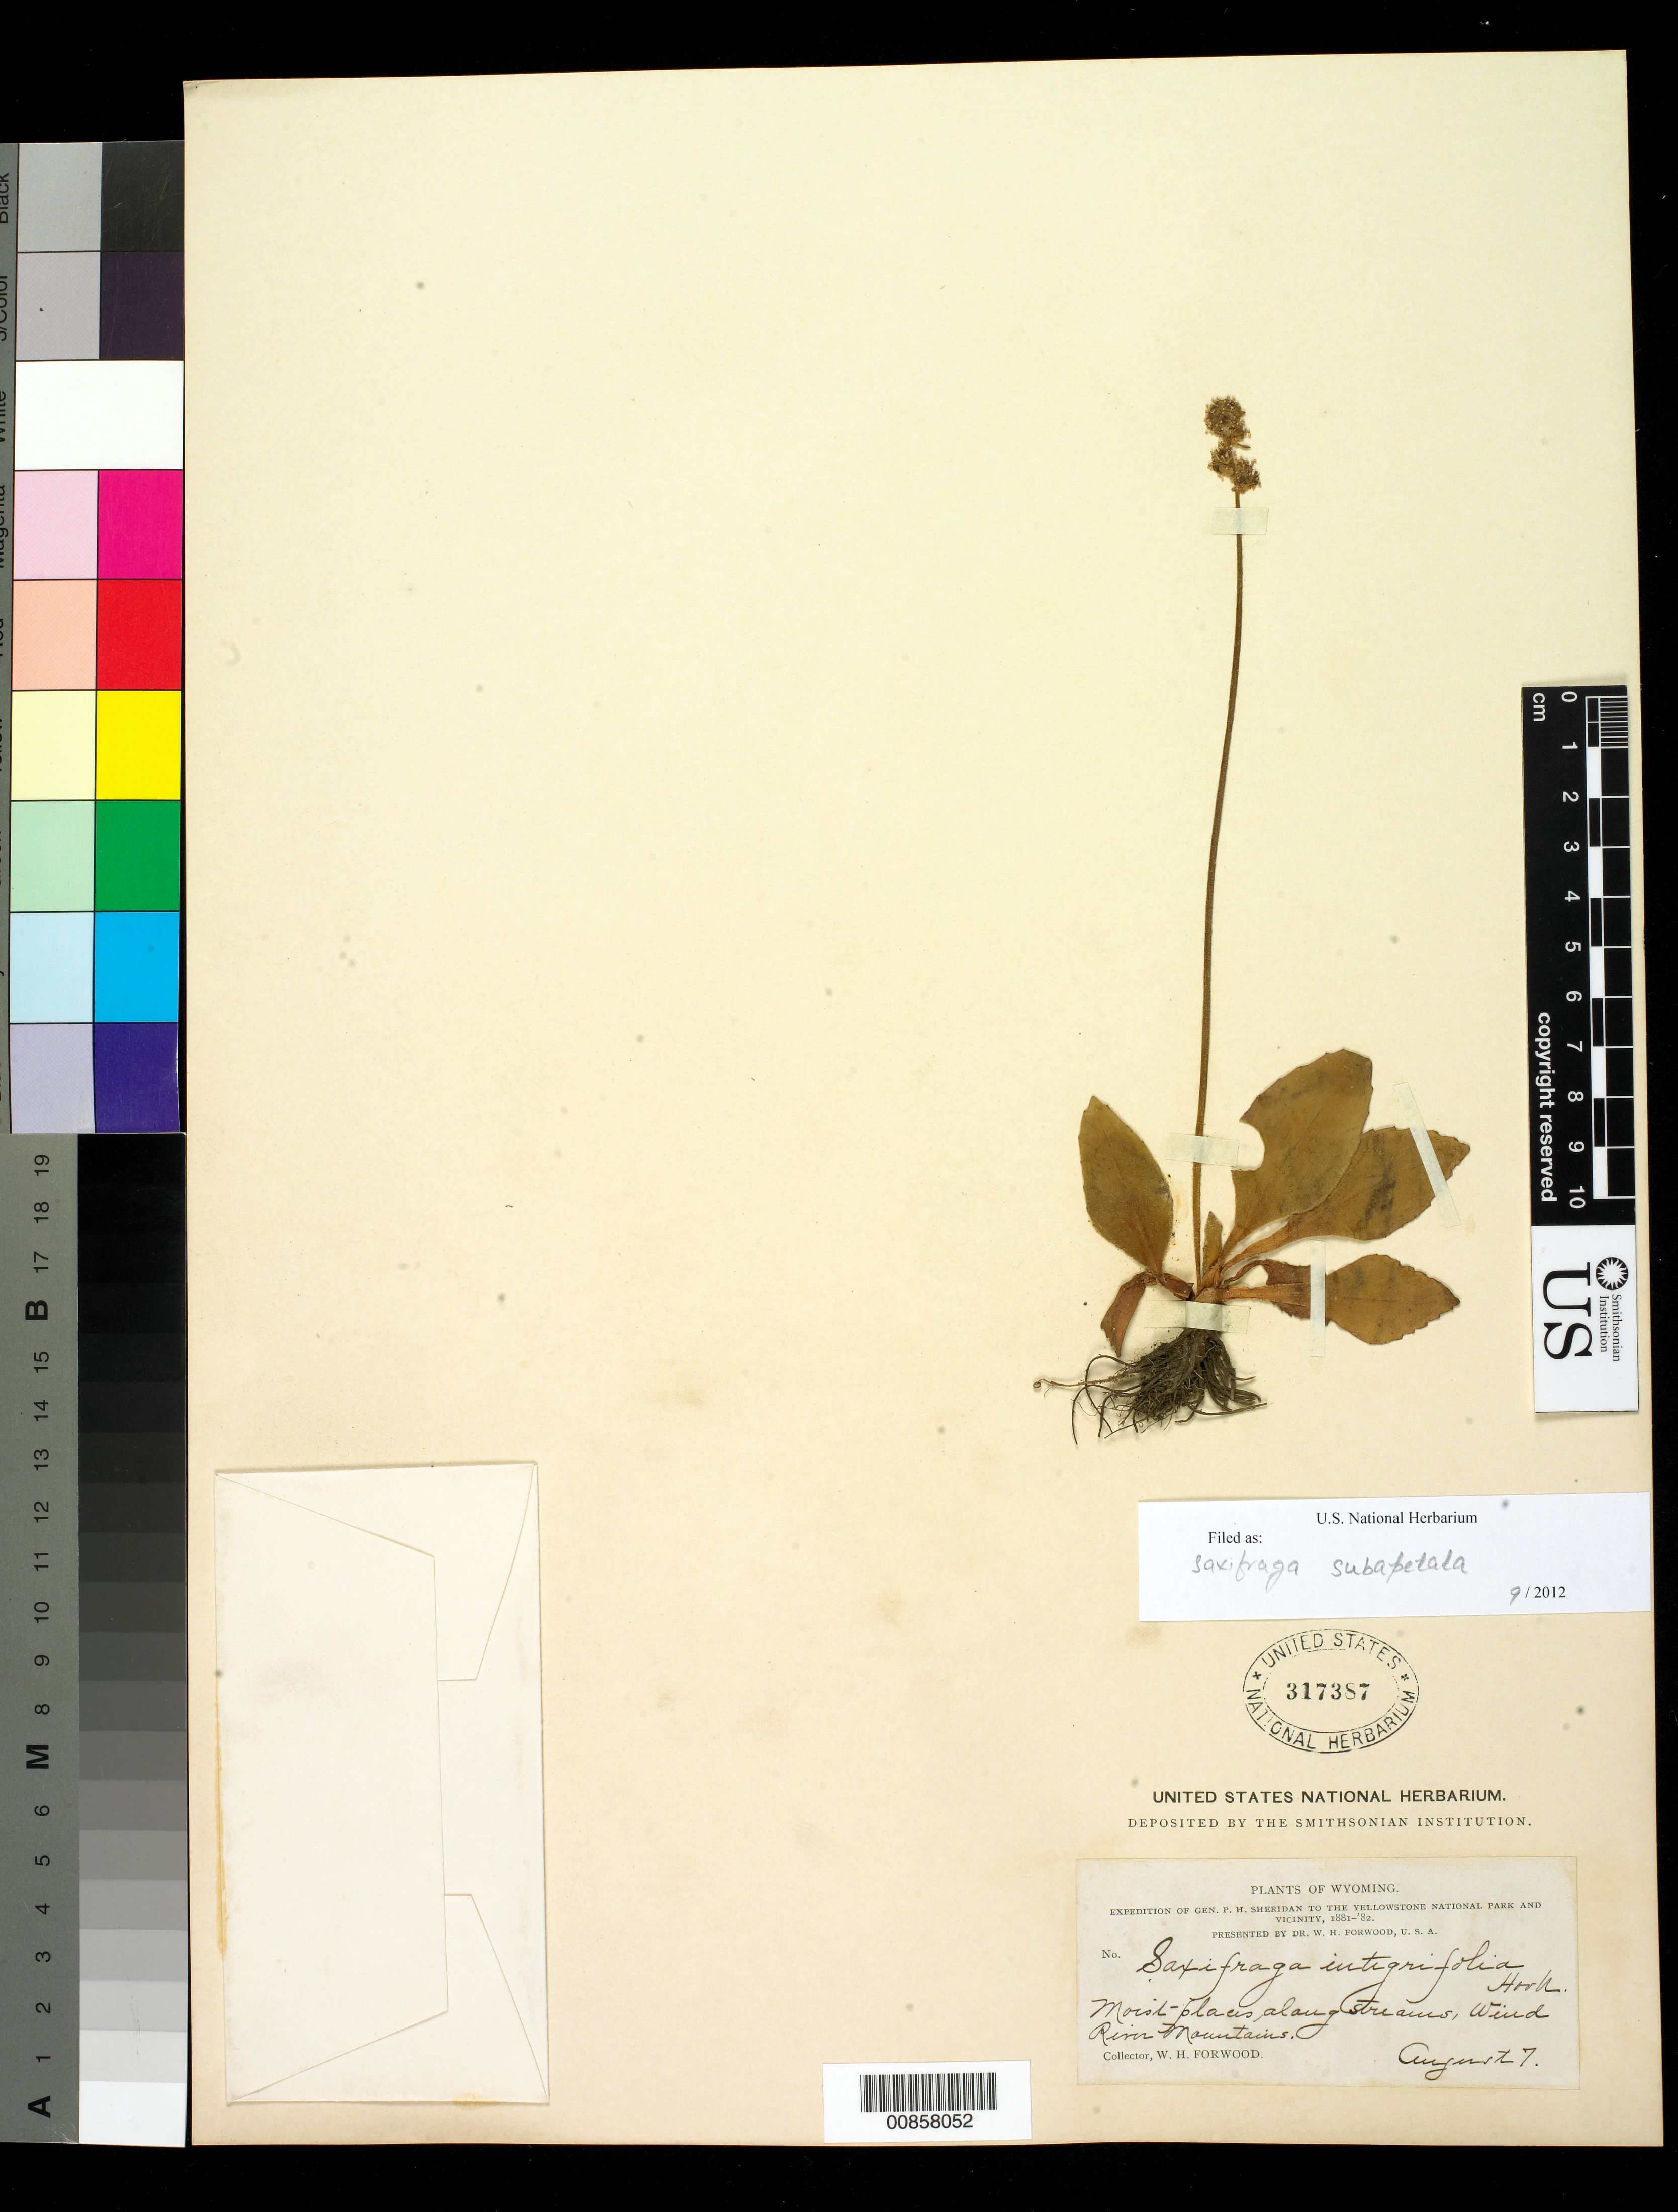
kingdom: Plantae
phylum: Tracheophyta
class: Magnoliopsida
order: Saxifragales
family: Saxifragaceae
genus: Micranthes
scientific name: Micranthes subapetala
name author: (E. Nelson) Small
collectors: W. Forwood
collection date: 1881-08-07/1882-08-07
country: United States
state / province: Wyoming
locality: Wind River Mts.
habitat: Moist places, along streams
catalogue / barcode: US 317387